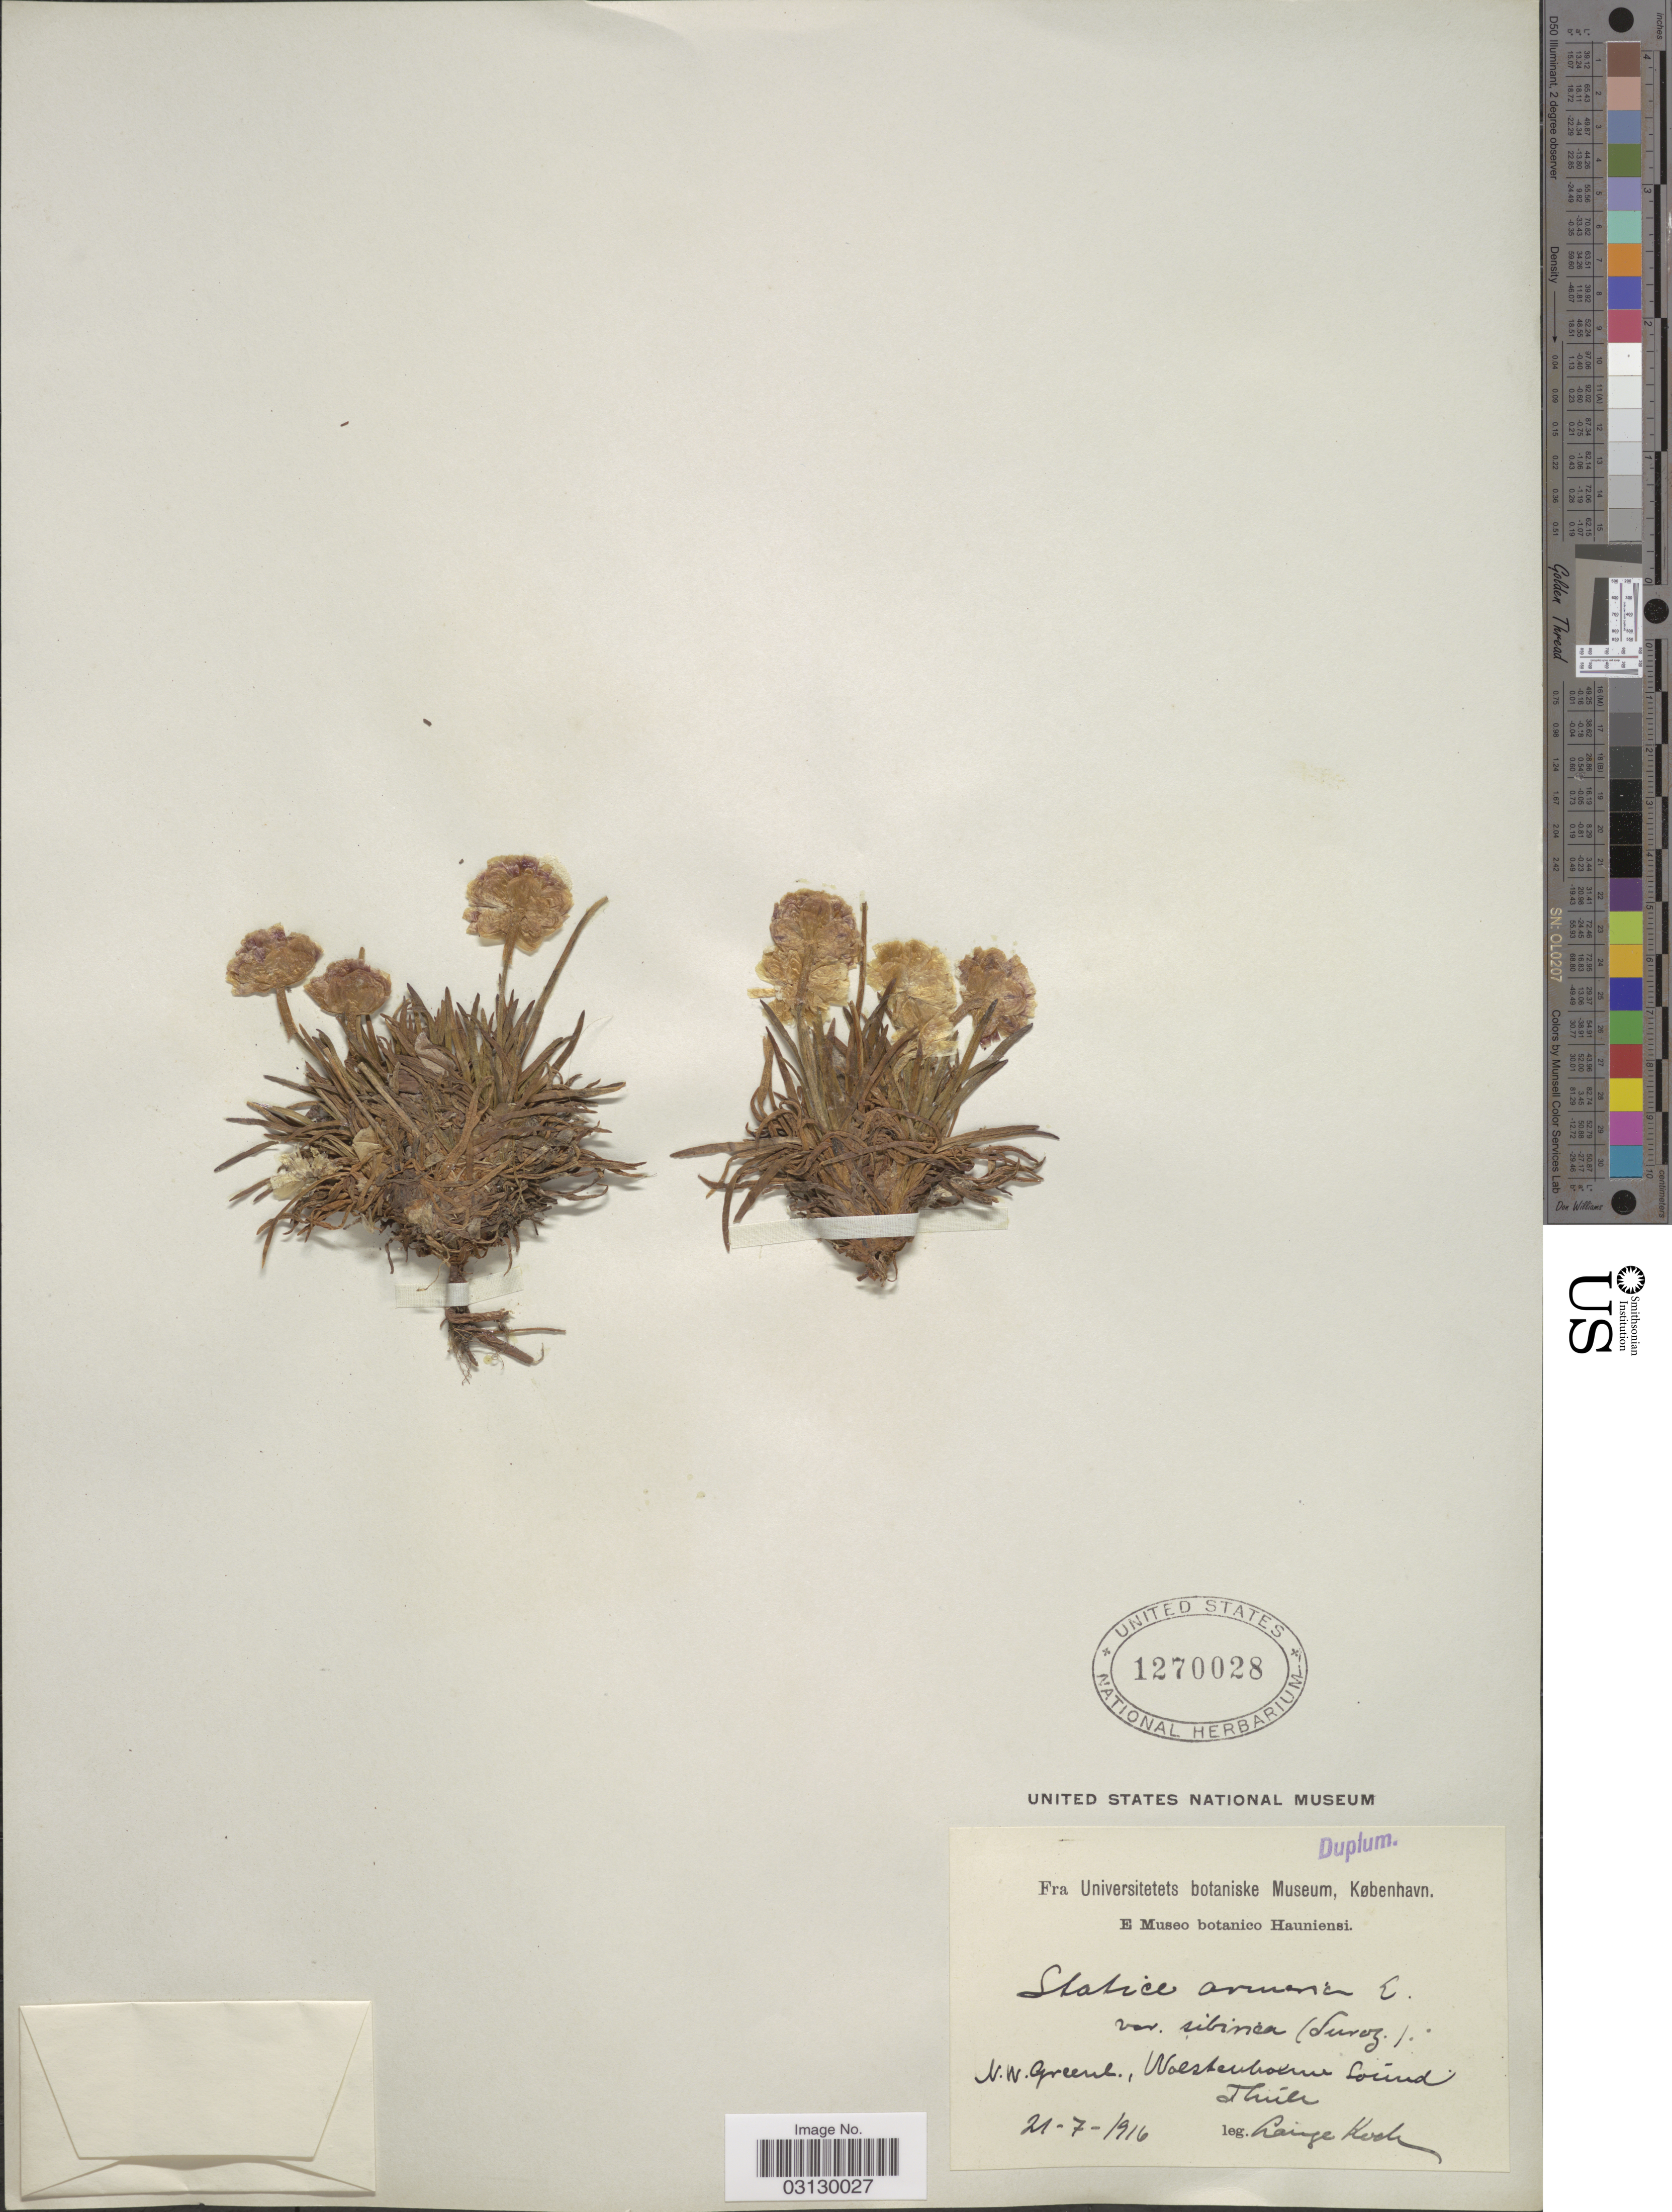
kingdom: Plantae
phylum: Tracheophyta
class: Magnoliopsida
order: Caryophyllales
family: Plumbaginaceae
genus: Armeria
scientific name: Armeria maritima subsp. sibirica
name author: (Turcz. ex Boiss.) Nyman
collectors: L. Koch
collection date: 1916-07-21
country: Greenland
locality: N.W. Greenl., Wolstenholme Sound, Thúle.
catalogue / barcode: US 1270028